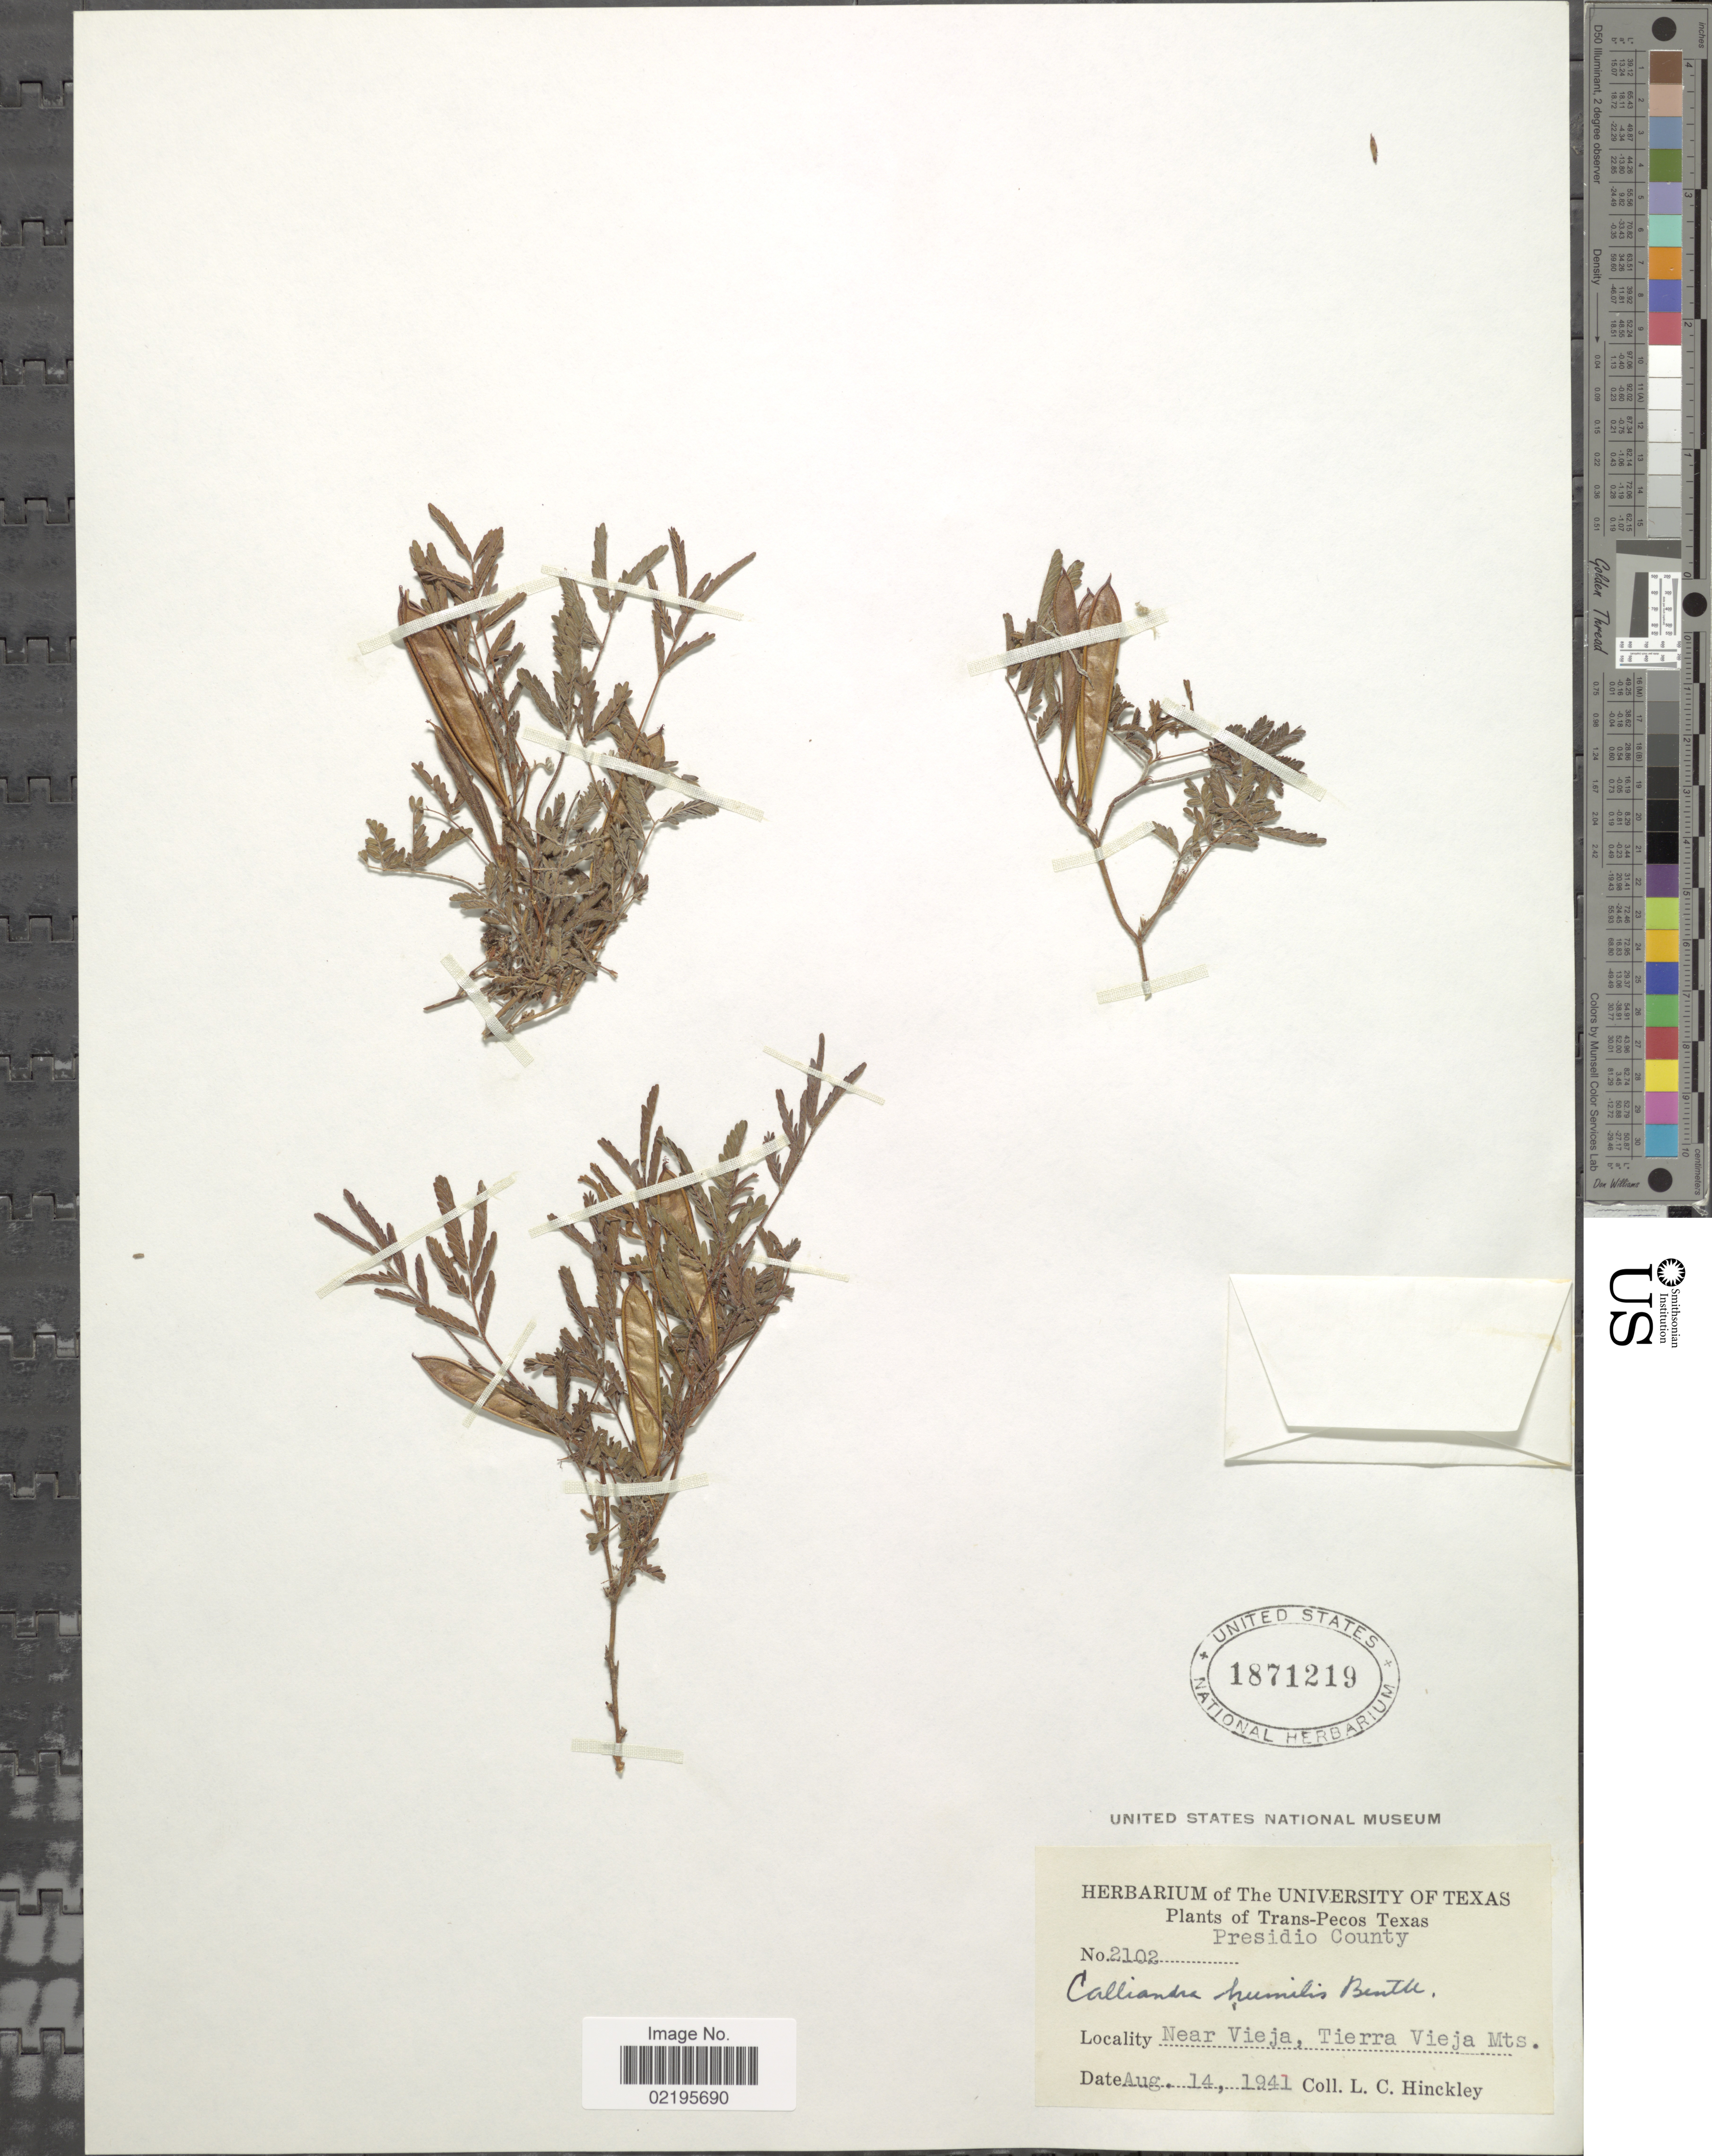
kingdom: Plantae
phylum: Tracheophyta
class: Magnoliopsida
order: Fabales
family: Fabaceae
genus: Calliandra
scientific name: Calliandra humilis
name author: Benth.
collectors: L. Hinckley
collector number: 2102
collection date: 1941-08-14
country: United States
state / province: Texas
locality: Trans-Pecos, Presidio County, Near Vieja, Tierra Vieja Mts.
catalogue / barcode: US 1871219